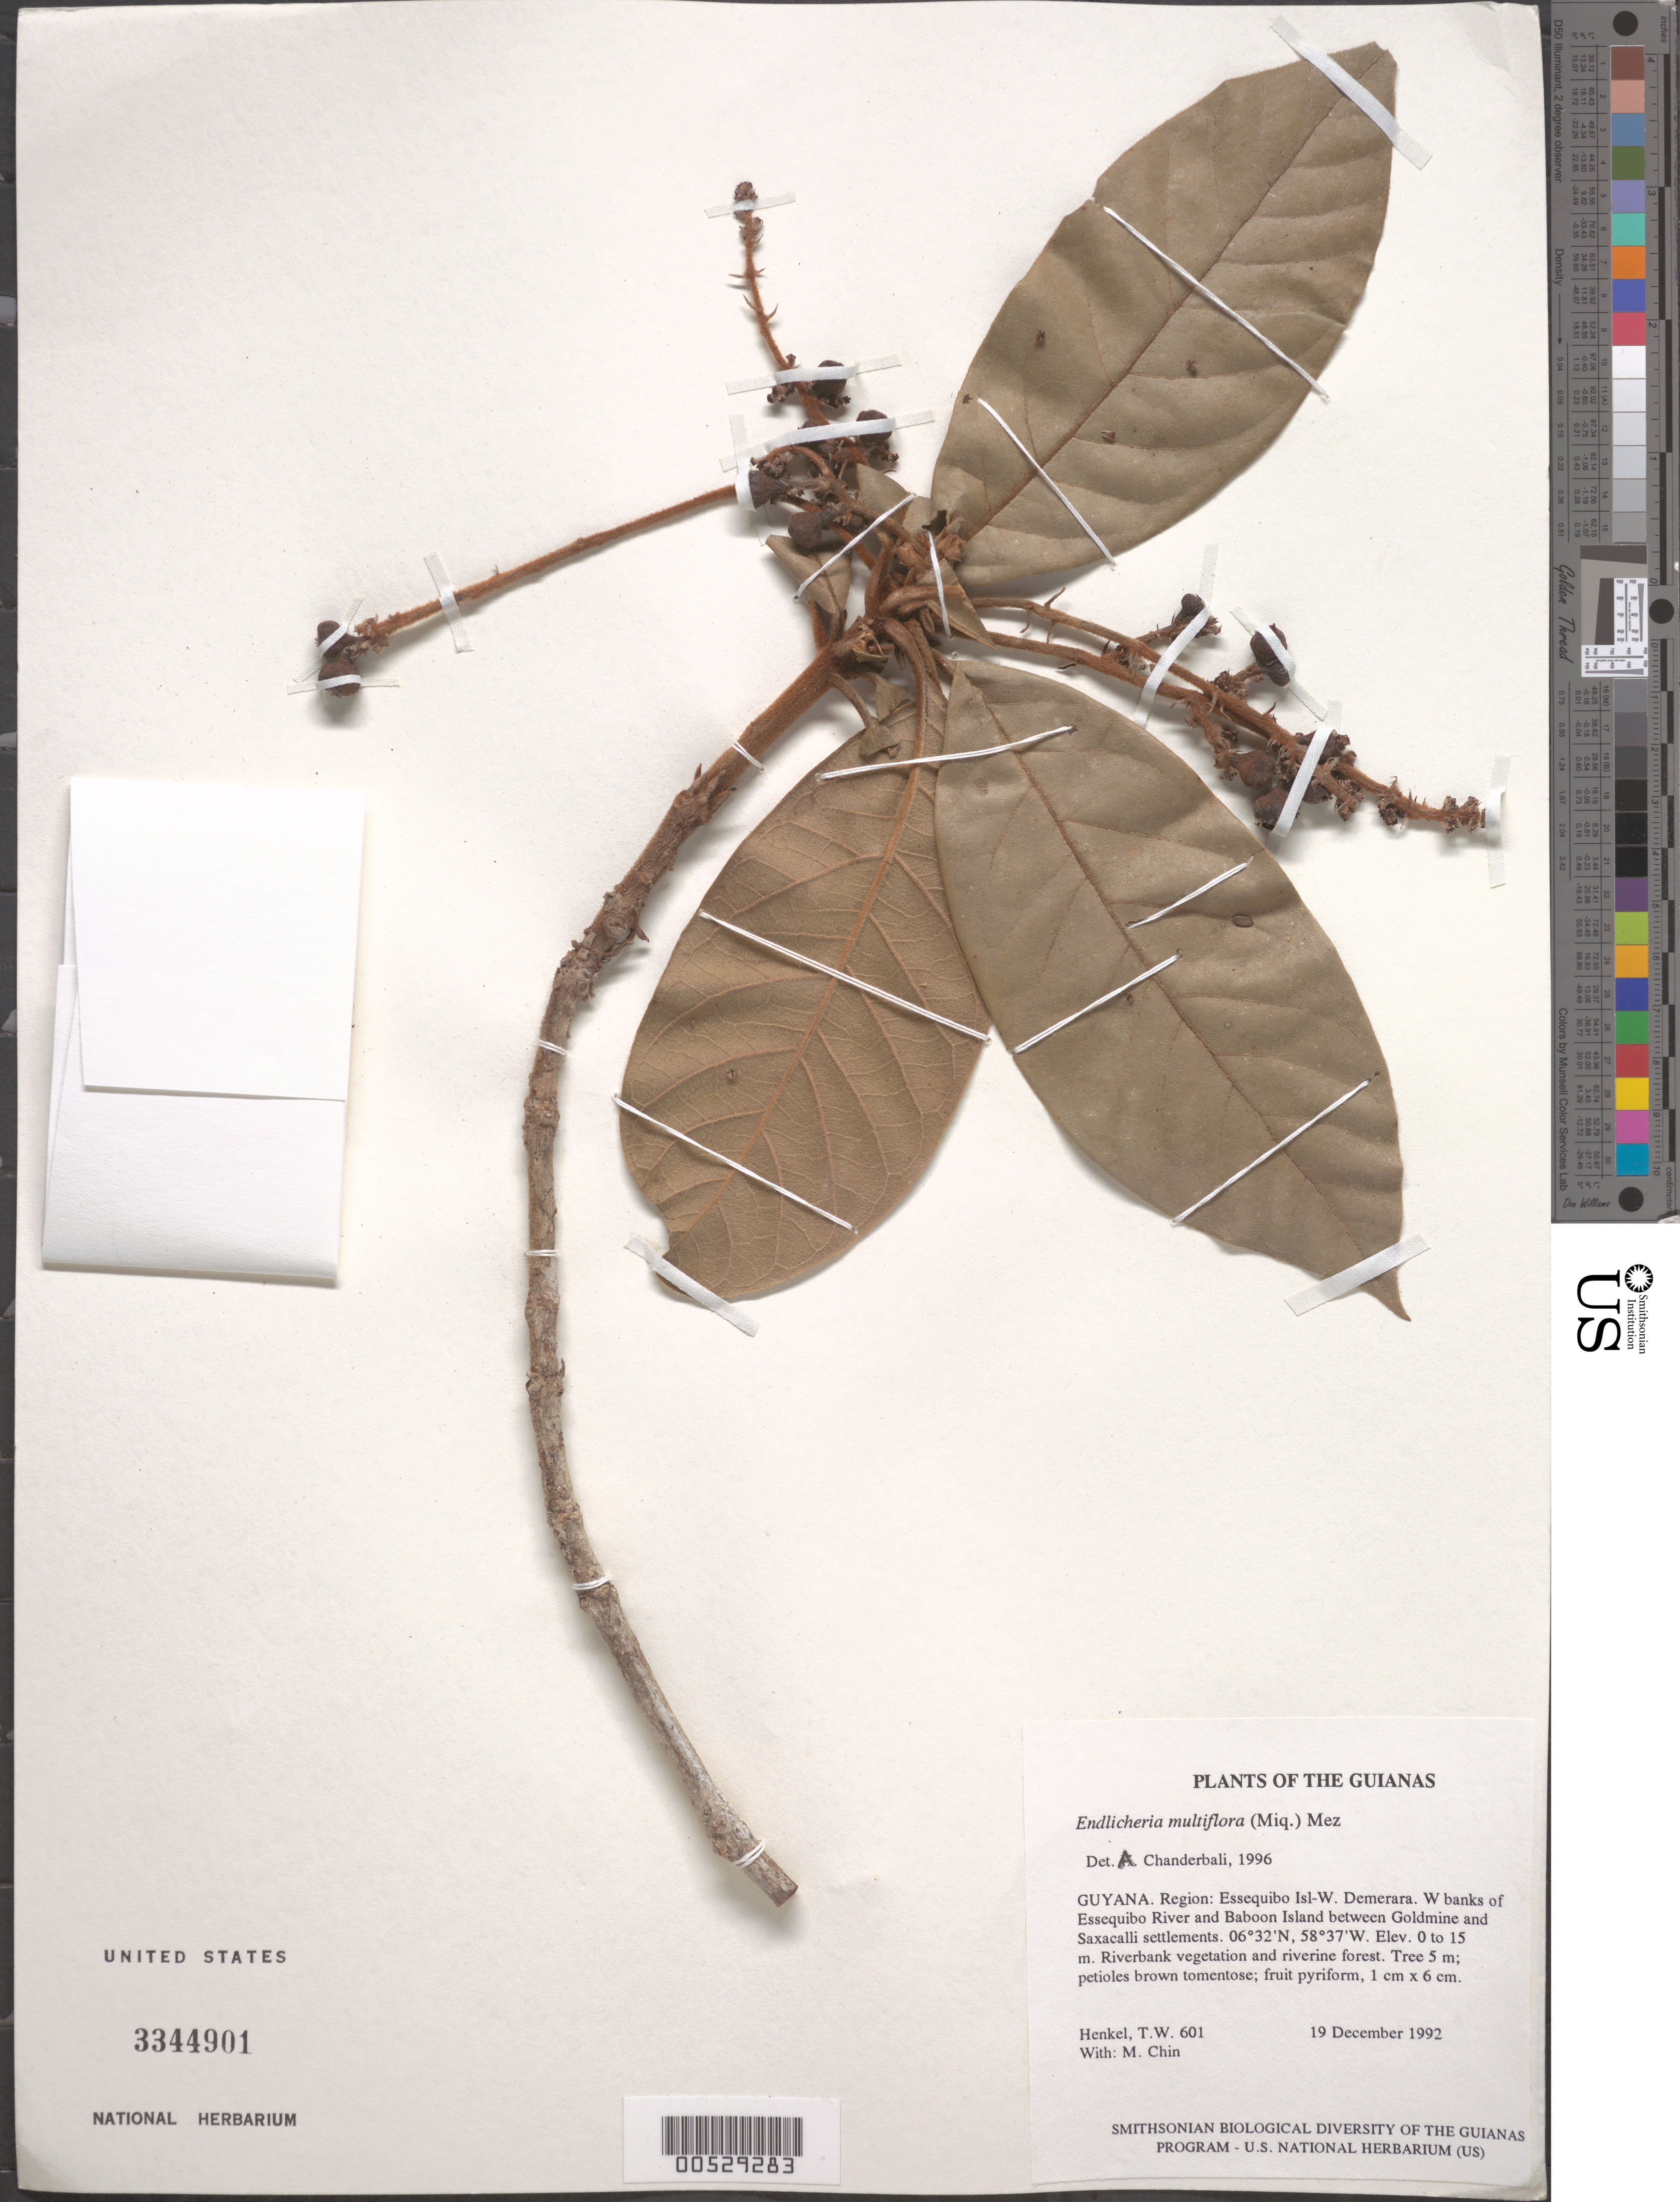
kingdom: Plantae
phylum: Tracheophyta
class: Magnoliopsida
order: Laurales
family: Lauraceae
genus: Endlicheria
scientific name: Endlicheria mulitflora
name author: (Micx.) Mez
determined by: Chanderbali, Andre Shashi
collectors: T. Henkel & M. Chin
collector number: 601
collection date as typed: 19 December 1992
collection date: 1992-12-19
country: Guyana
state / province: Essequibo Isl-W. Demerara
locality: W banks of Essequibo River and Baboon Island between Goldmine and Saxacalli settlements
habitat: Riverbank vegetation and riverine forest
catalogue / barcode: US 3344901